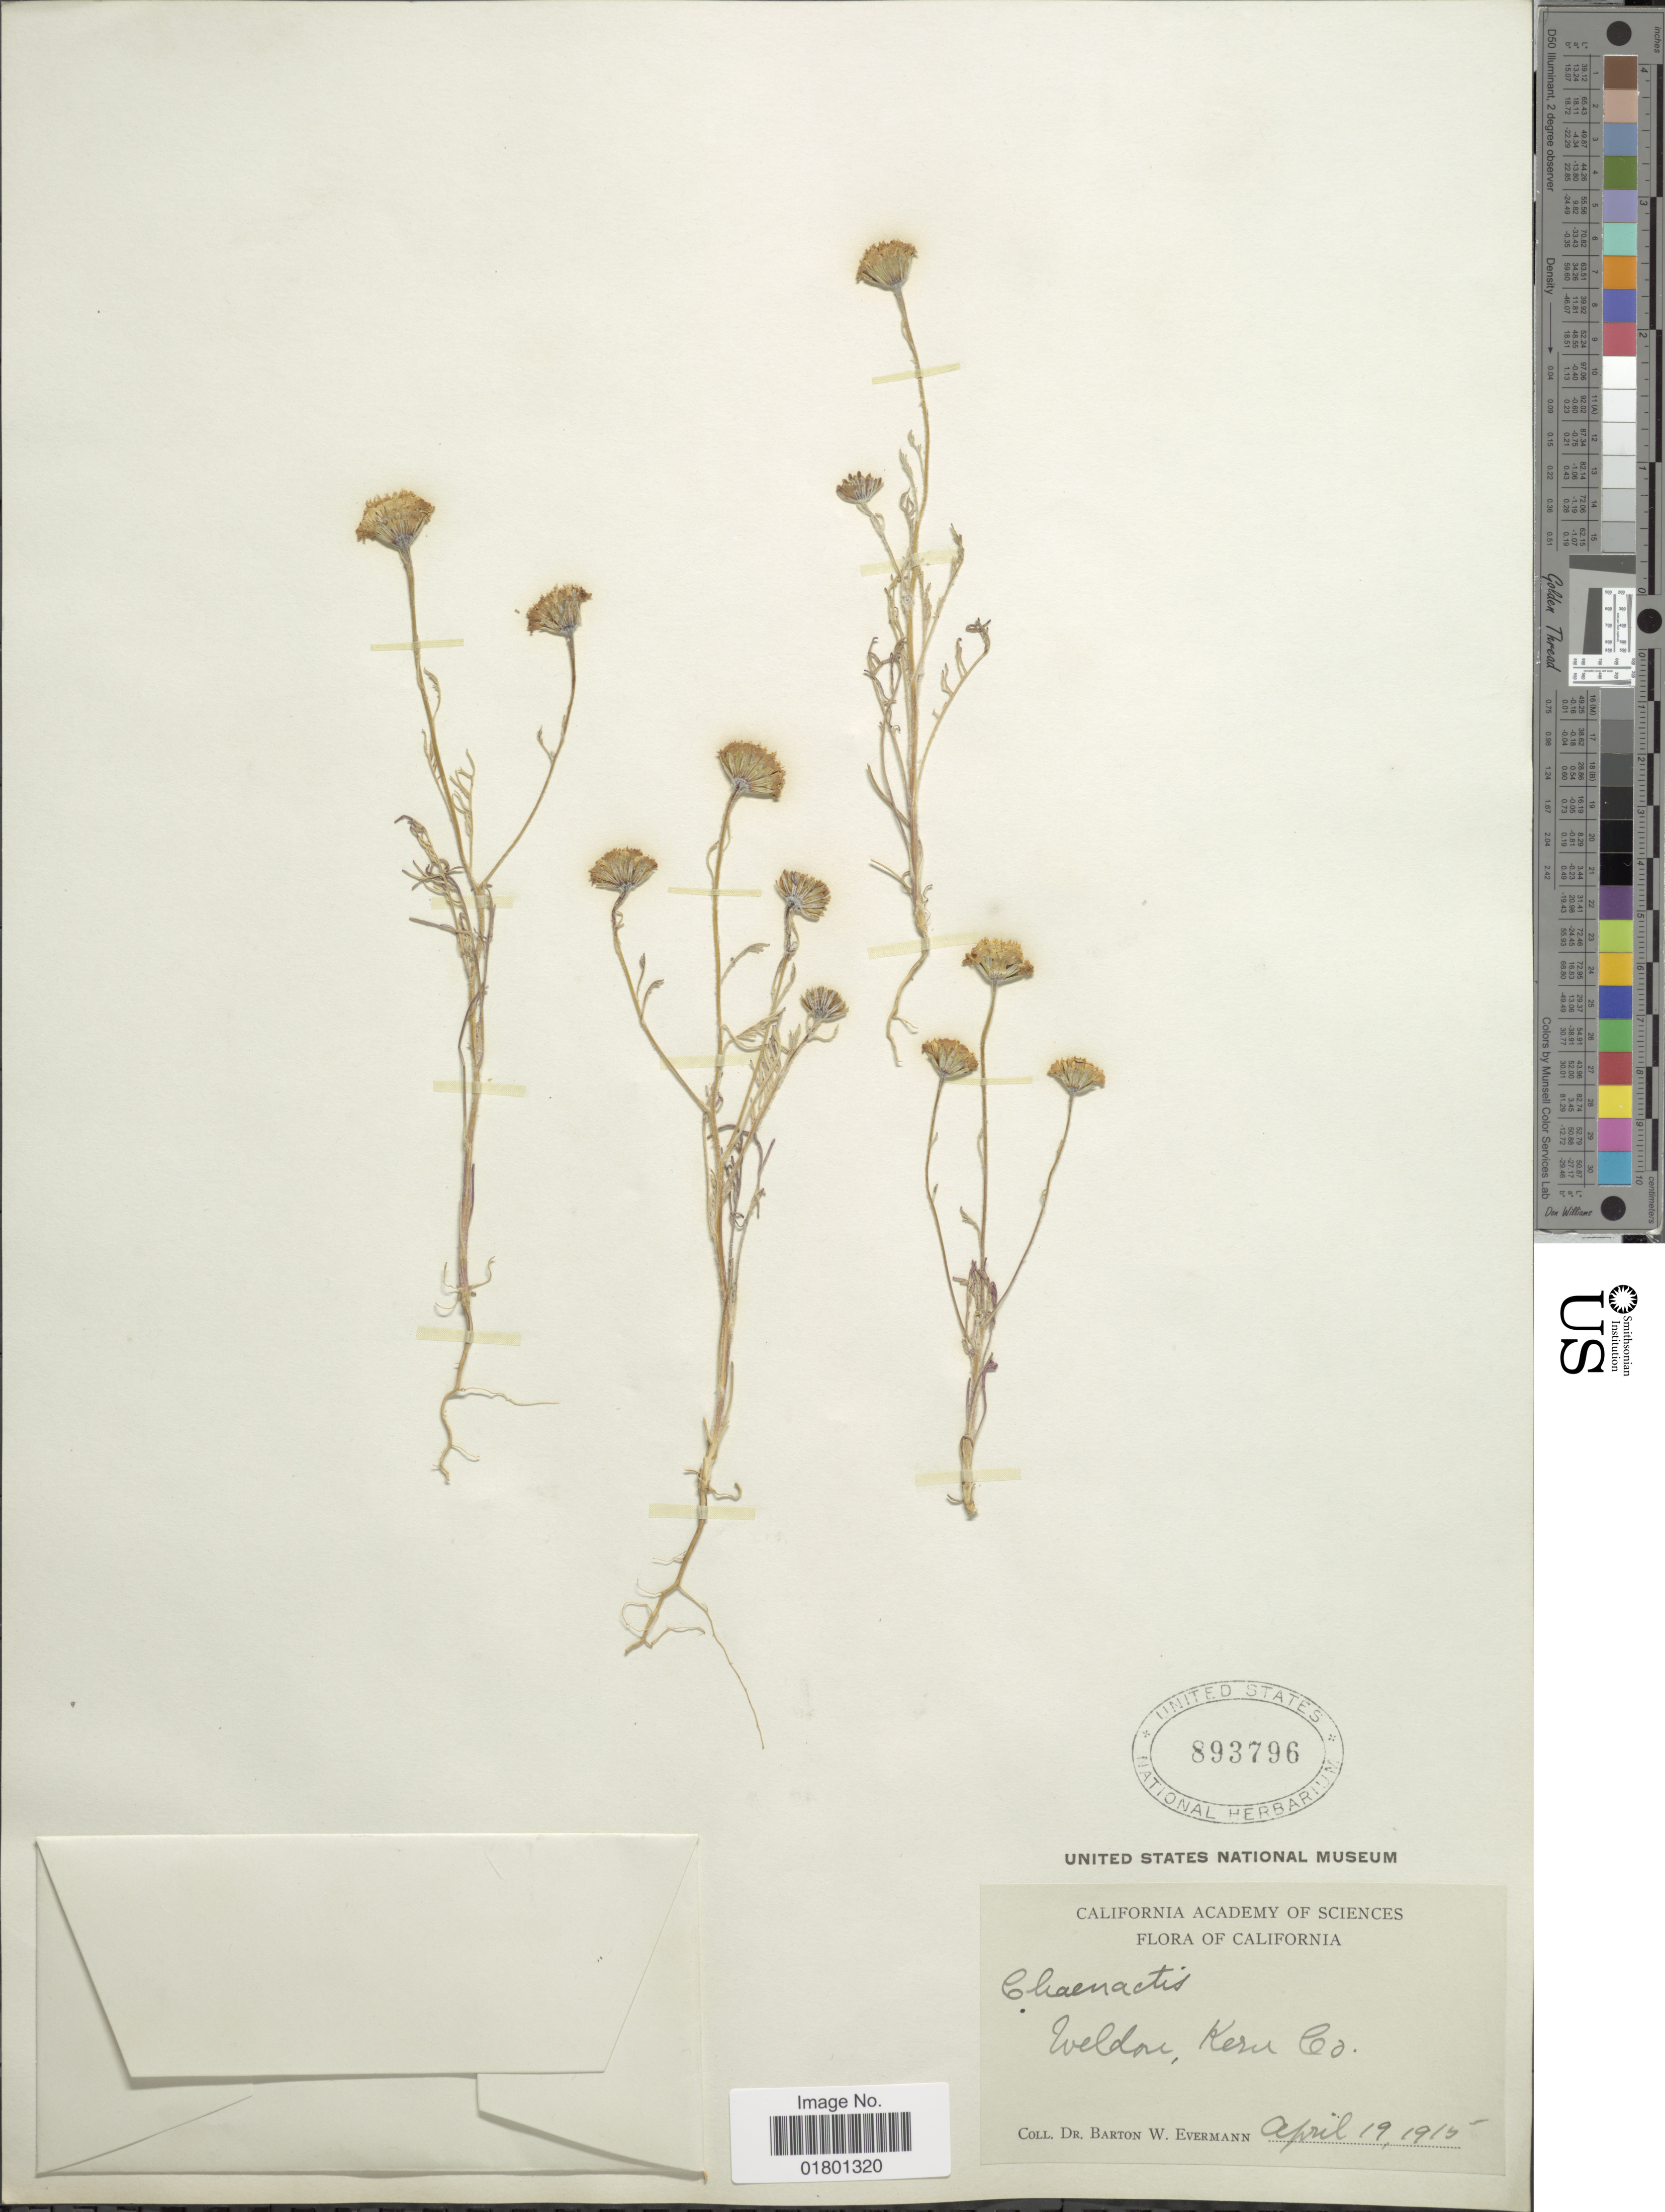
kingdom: Plantae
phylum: Tracheophyta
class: Magnoliopsida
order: Asterales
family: Asteraceae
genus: Chaenactis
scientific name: Chaenactis glabriuscula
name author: DC.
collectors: B. W. Evermann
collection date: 1915-04-19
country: United States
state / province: California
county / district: Kern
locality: Weldon, Kern Co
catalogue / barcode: US 893796